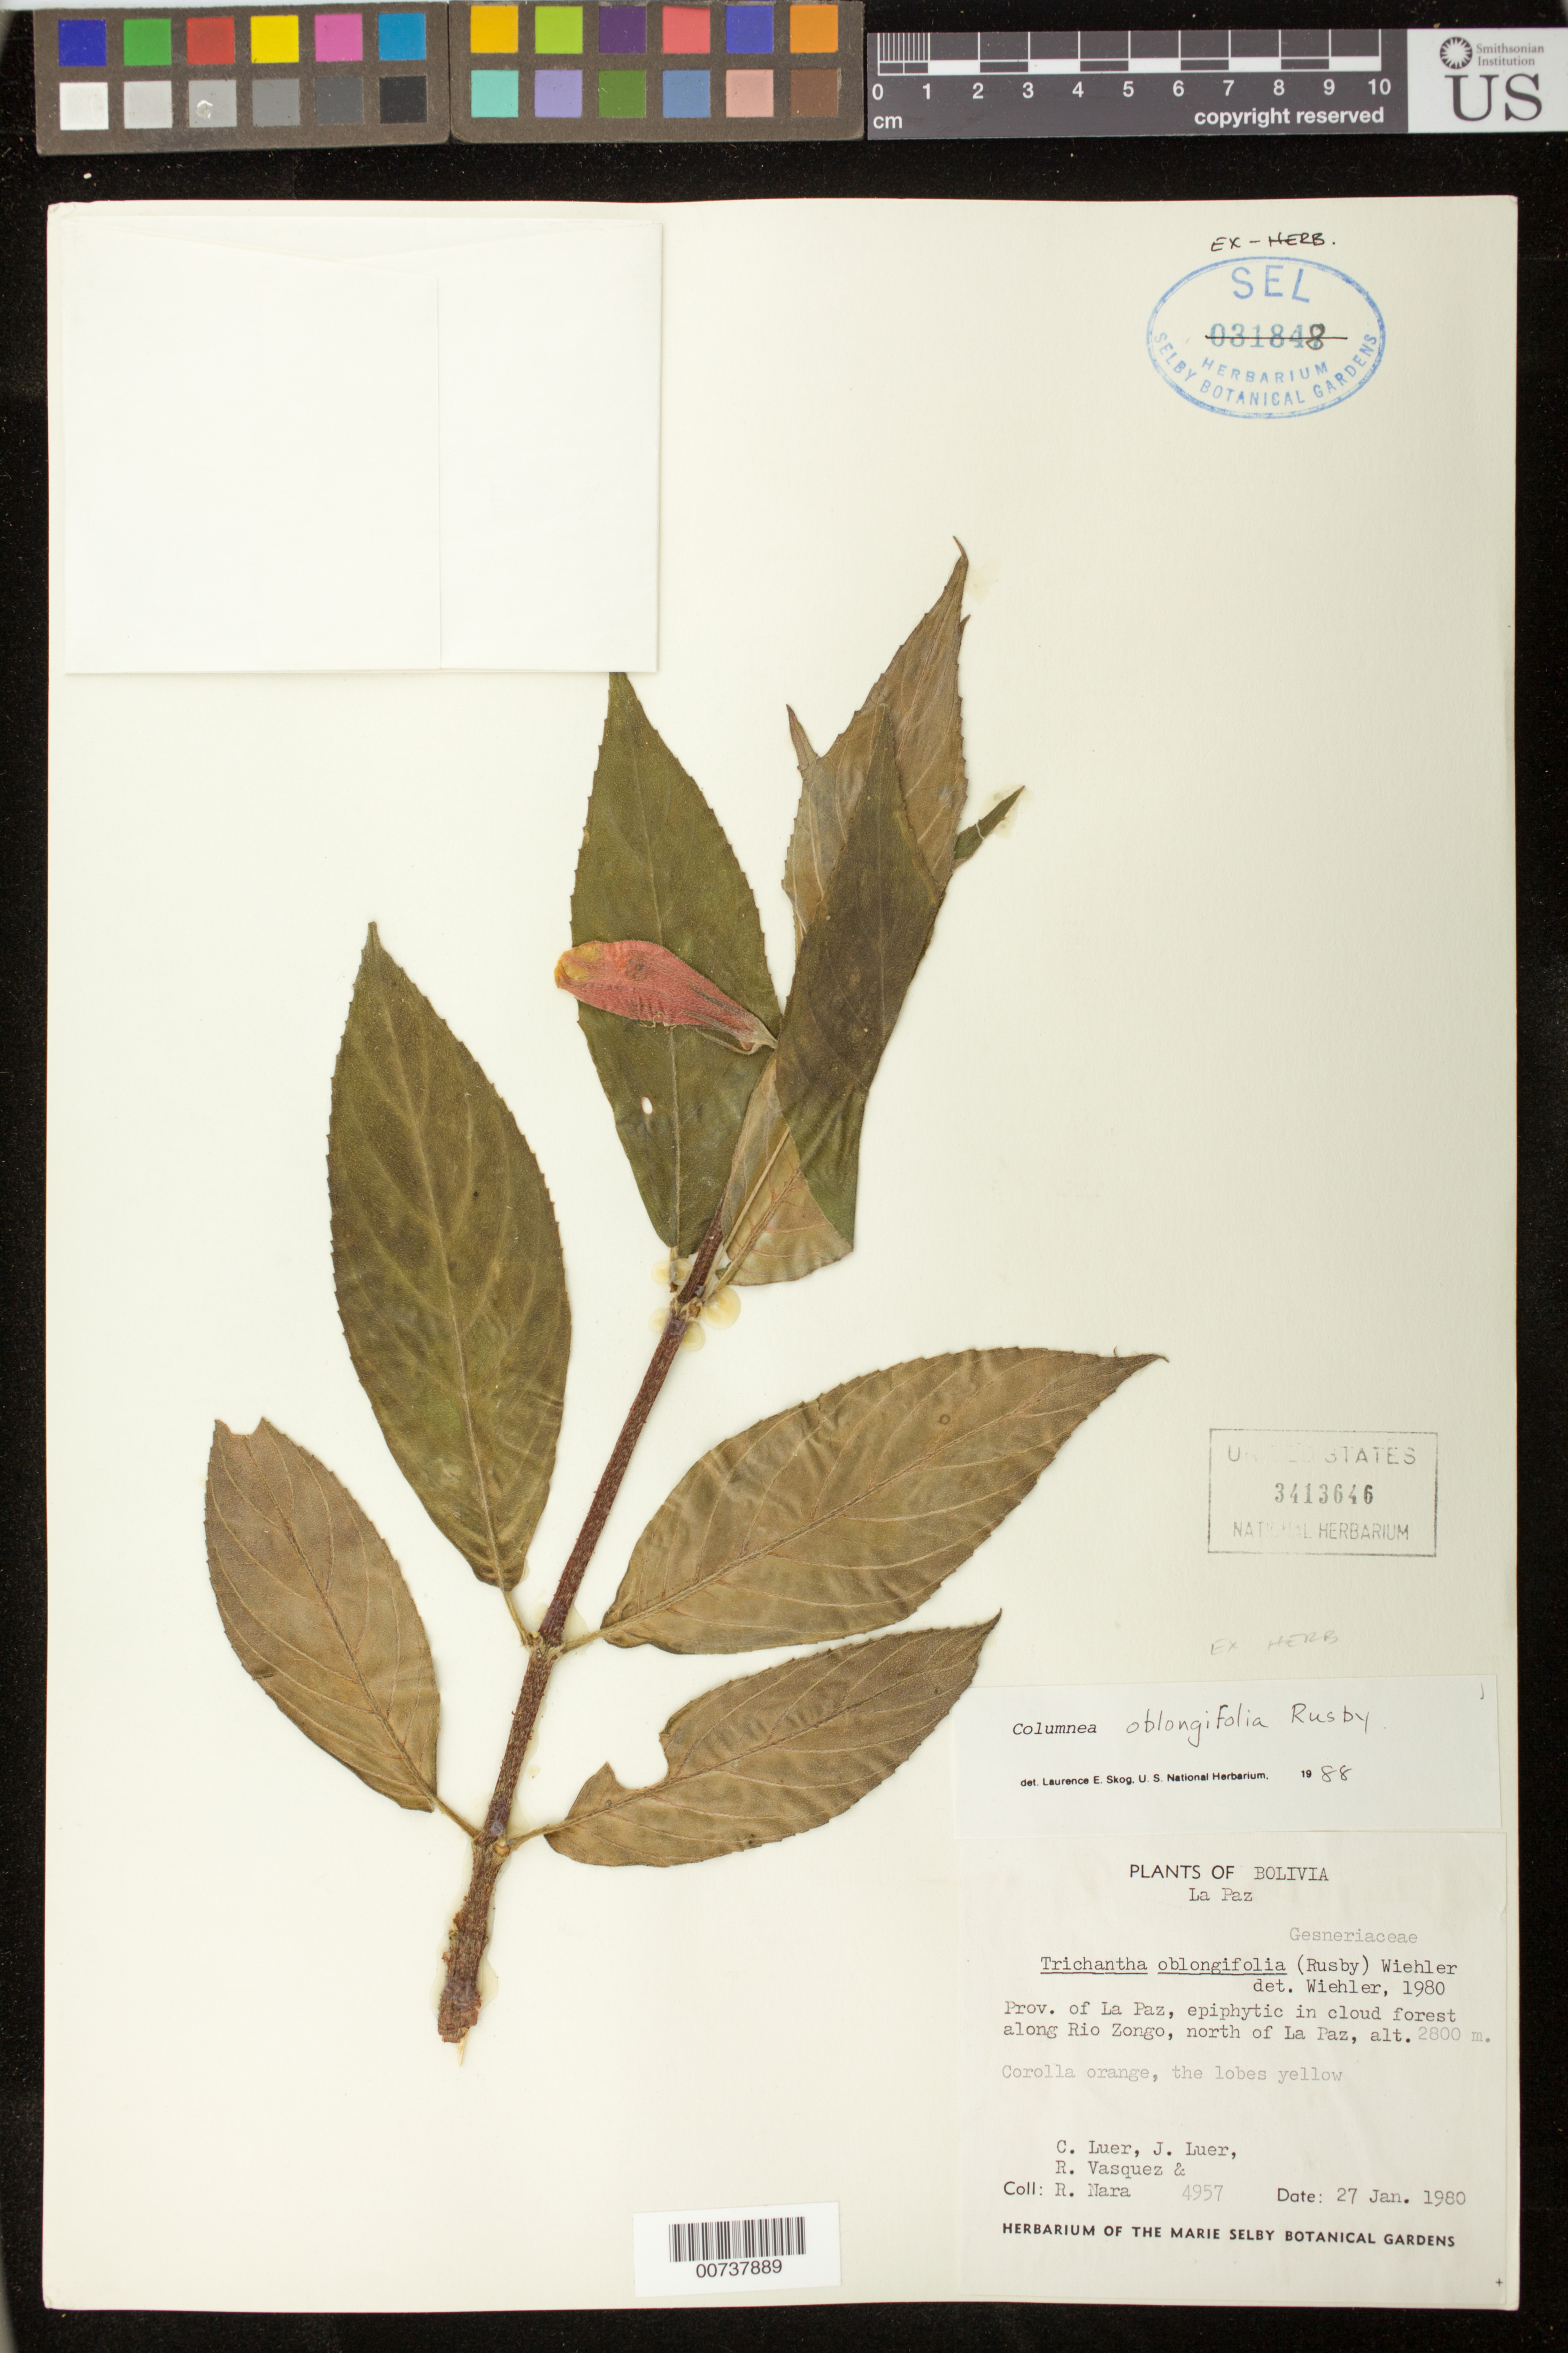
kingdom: Plantae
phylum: Tracheophyta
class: Magnoliopsida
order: Lamiales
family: Gesneriaceae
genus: Columnea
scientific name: Columnea oblongifolia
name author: Rusby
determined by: Skog, Laurence E.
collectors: C. Luer, J. P. Luer & R. Vásquez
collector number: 4957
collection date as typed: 27 Jan 1980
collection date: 1980-01-27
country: Bolivia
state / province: La Paz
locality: Prov. La Paz, along Rio Zongo, north of La Paz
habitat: Epiphytic in cloud forest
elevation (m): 2800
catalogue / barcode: US 3413646